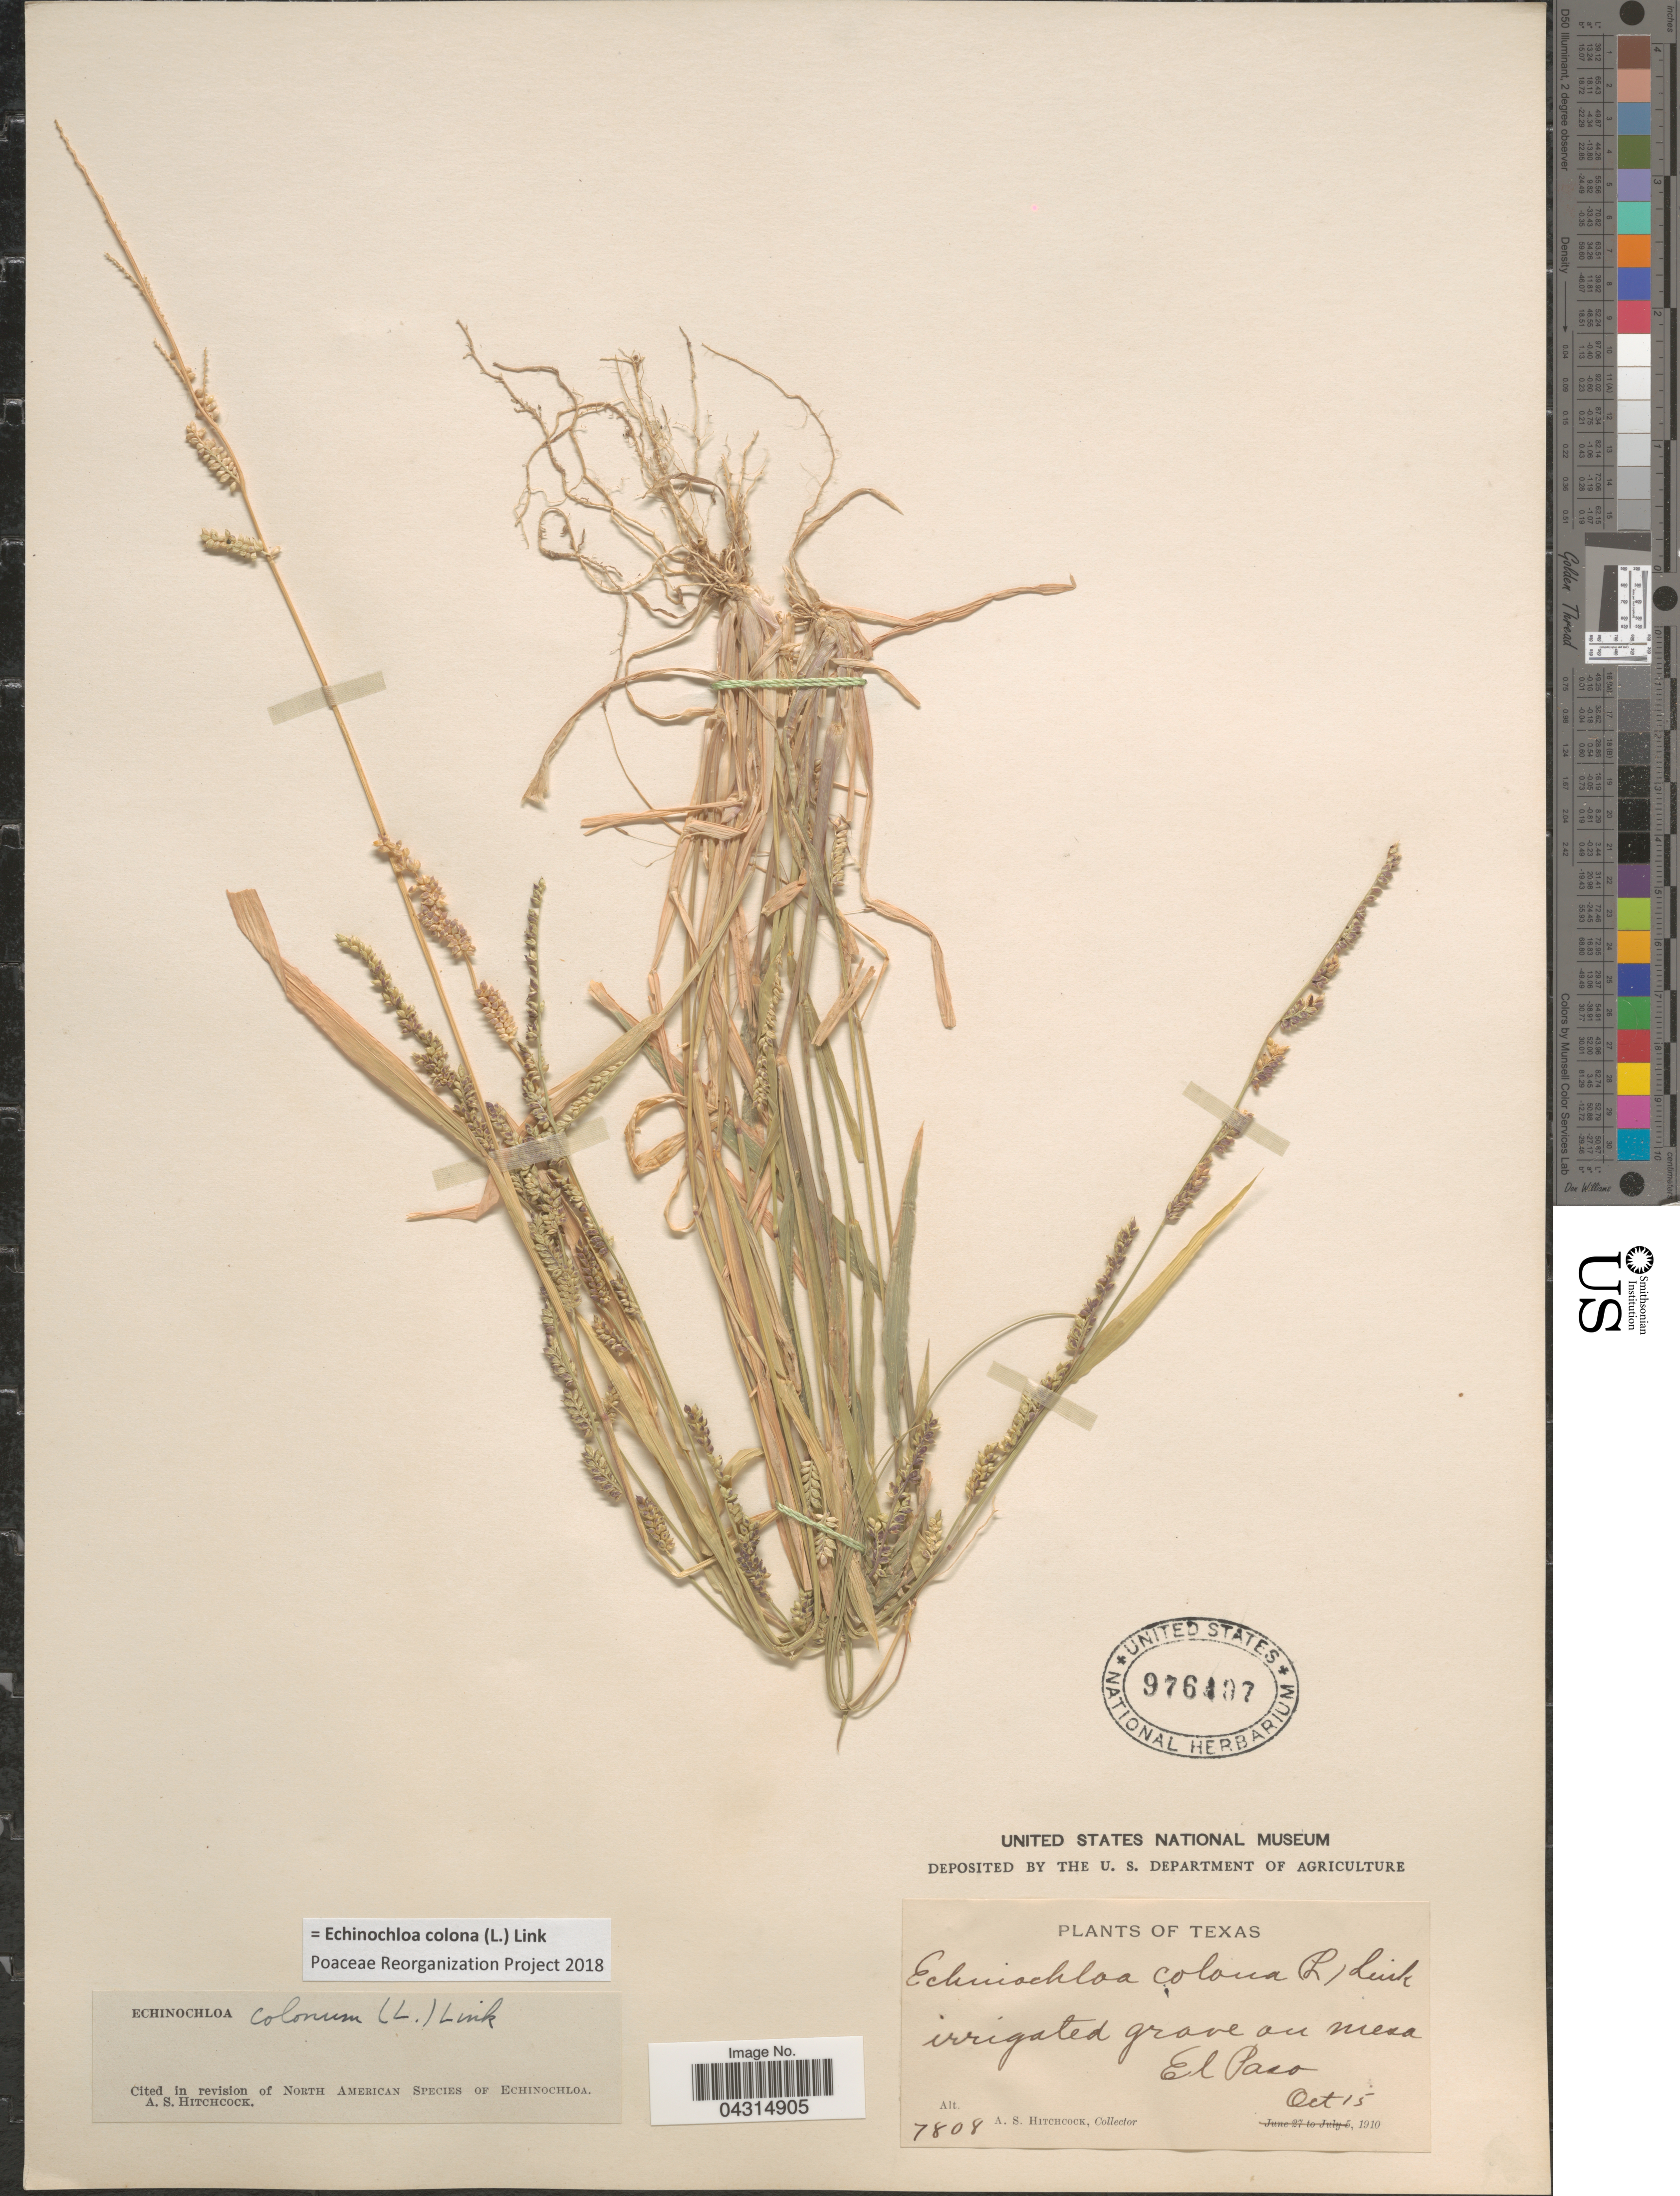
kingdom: Plantae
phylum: Tracheophyta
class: Liliopsida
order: Poales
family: Poaceae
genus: Echinochloa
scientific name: Echinochloa colona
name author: (L.) Link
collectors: A. S. Hitchcock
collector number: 7808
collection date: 1910-10-15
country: United States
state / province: Texas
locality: Irrigated grove on mesa El Paso.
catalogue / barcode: US 976407